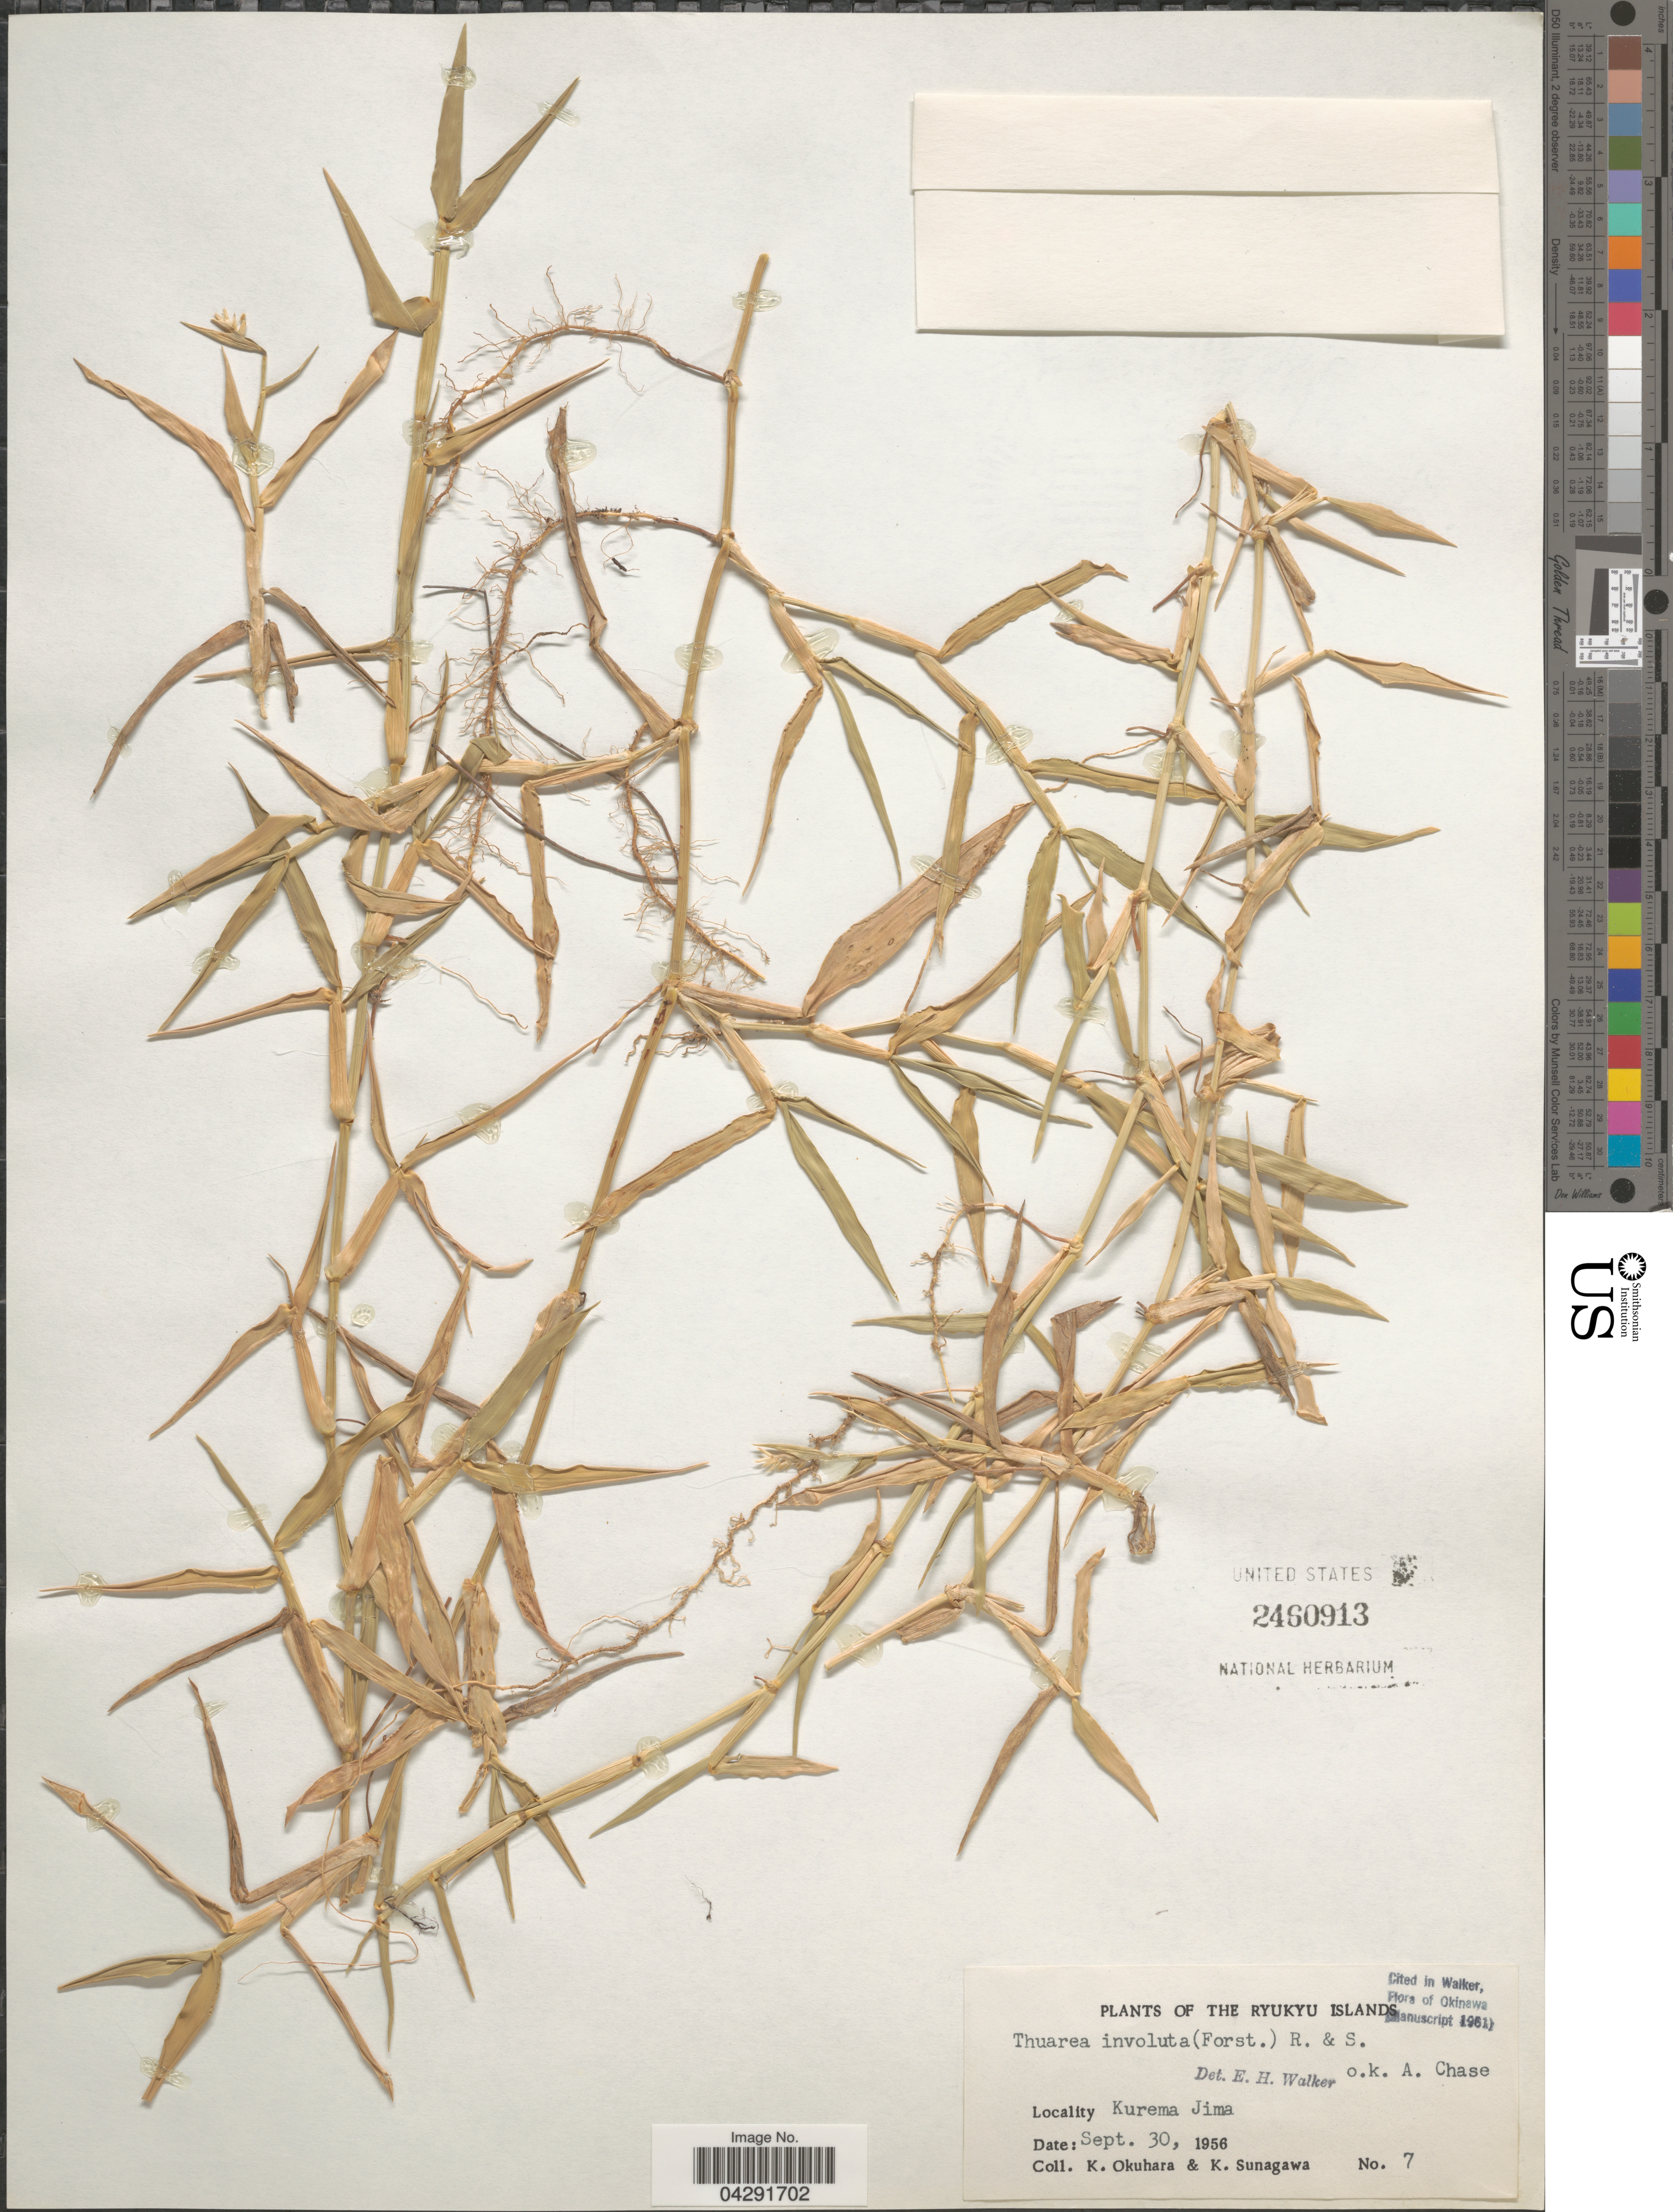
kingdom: Plantae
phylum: Tracheophyta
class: Liliopsida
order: Poales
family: Poaceae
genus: Thuarea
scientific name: Thuarea involuta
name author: (G. Forst.) R. Br. ex Sm.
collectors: K. Okuhara & K. Sunagawa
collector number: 7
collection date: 1956-09-30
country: Japan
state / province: Okinawa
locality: Ryukyu Islands. Okinawa. Kurema Jima.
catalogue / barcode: US 2460913